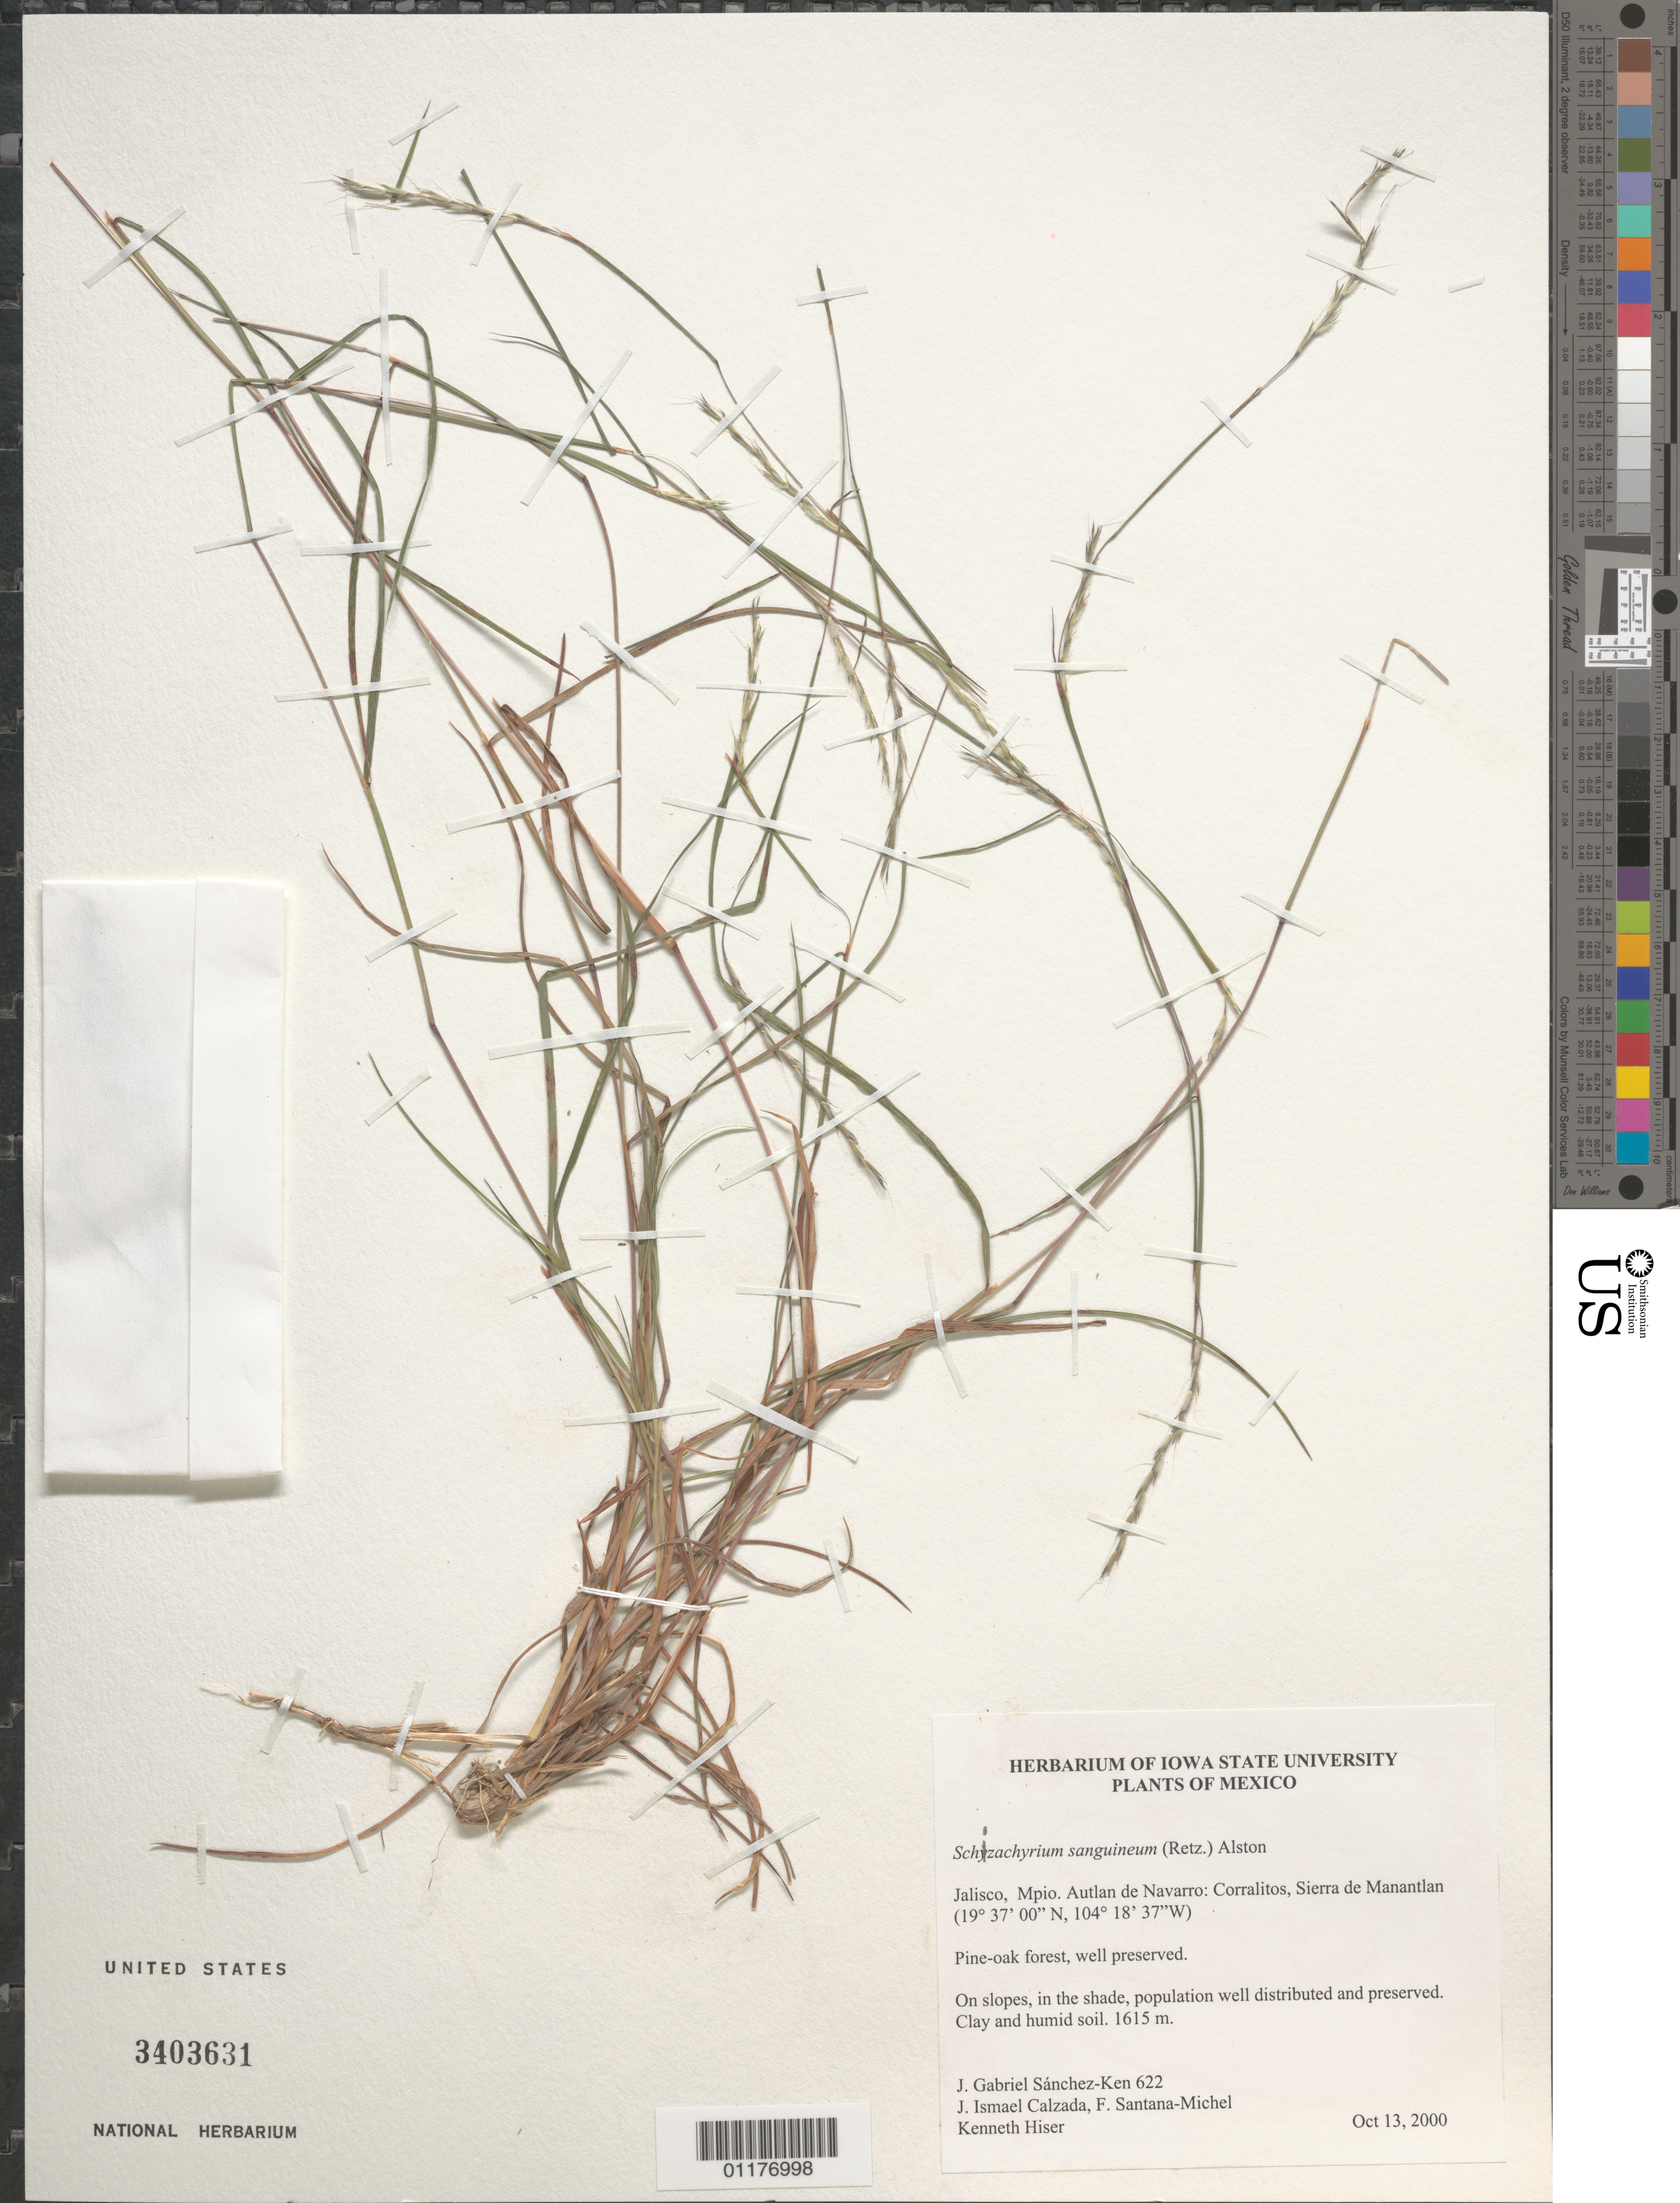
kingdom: Plantae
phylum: Tracheophyta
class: Liliopsida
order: Poales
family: Poaceae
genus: Schizachyrium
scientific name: Schizachyrium sanguineum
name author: (Retz.) Alston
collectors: J. G. Sánchez-Ken, J. I. Calzada, F. J. Santana M. & K. Hiser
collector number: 622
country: Mexico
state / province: Jalisco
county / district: Autlán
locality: Autlan de Navarro, Corralitos, Sierra de Manantlan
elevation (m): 1615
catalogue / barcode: US 3403631